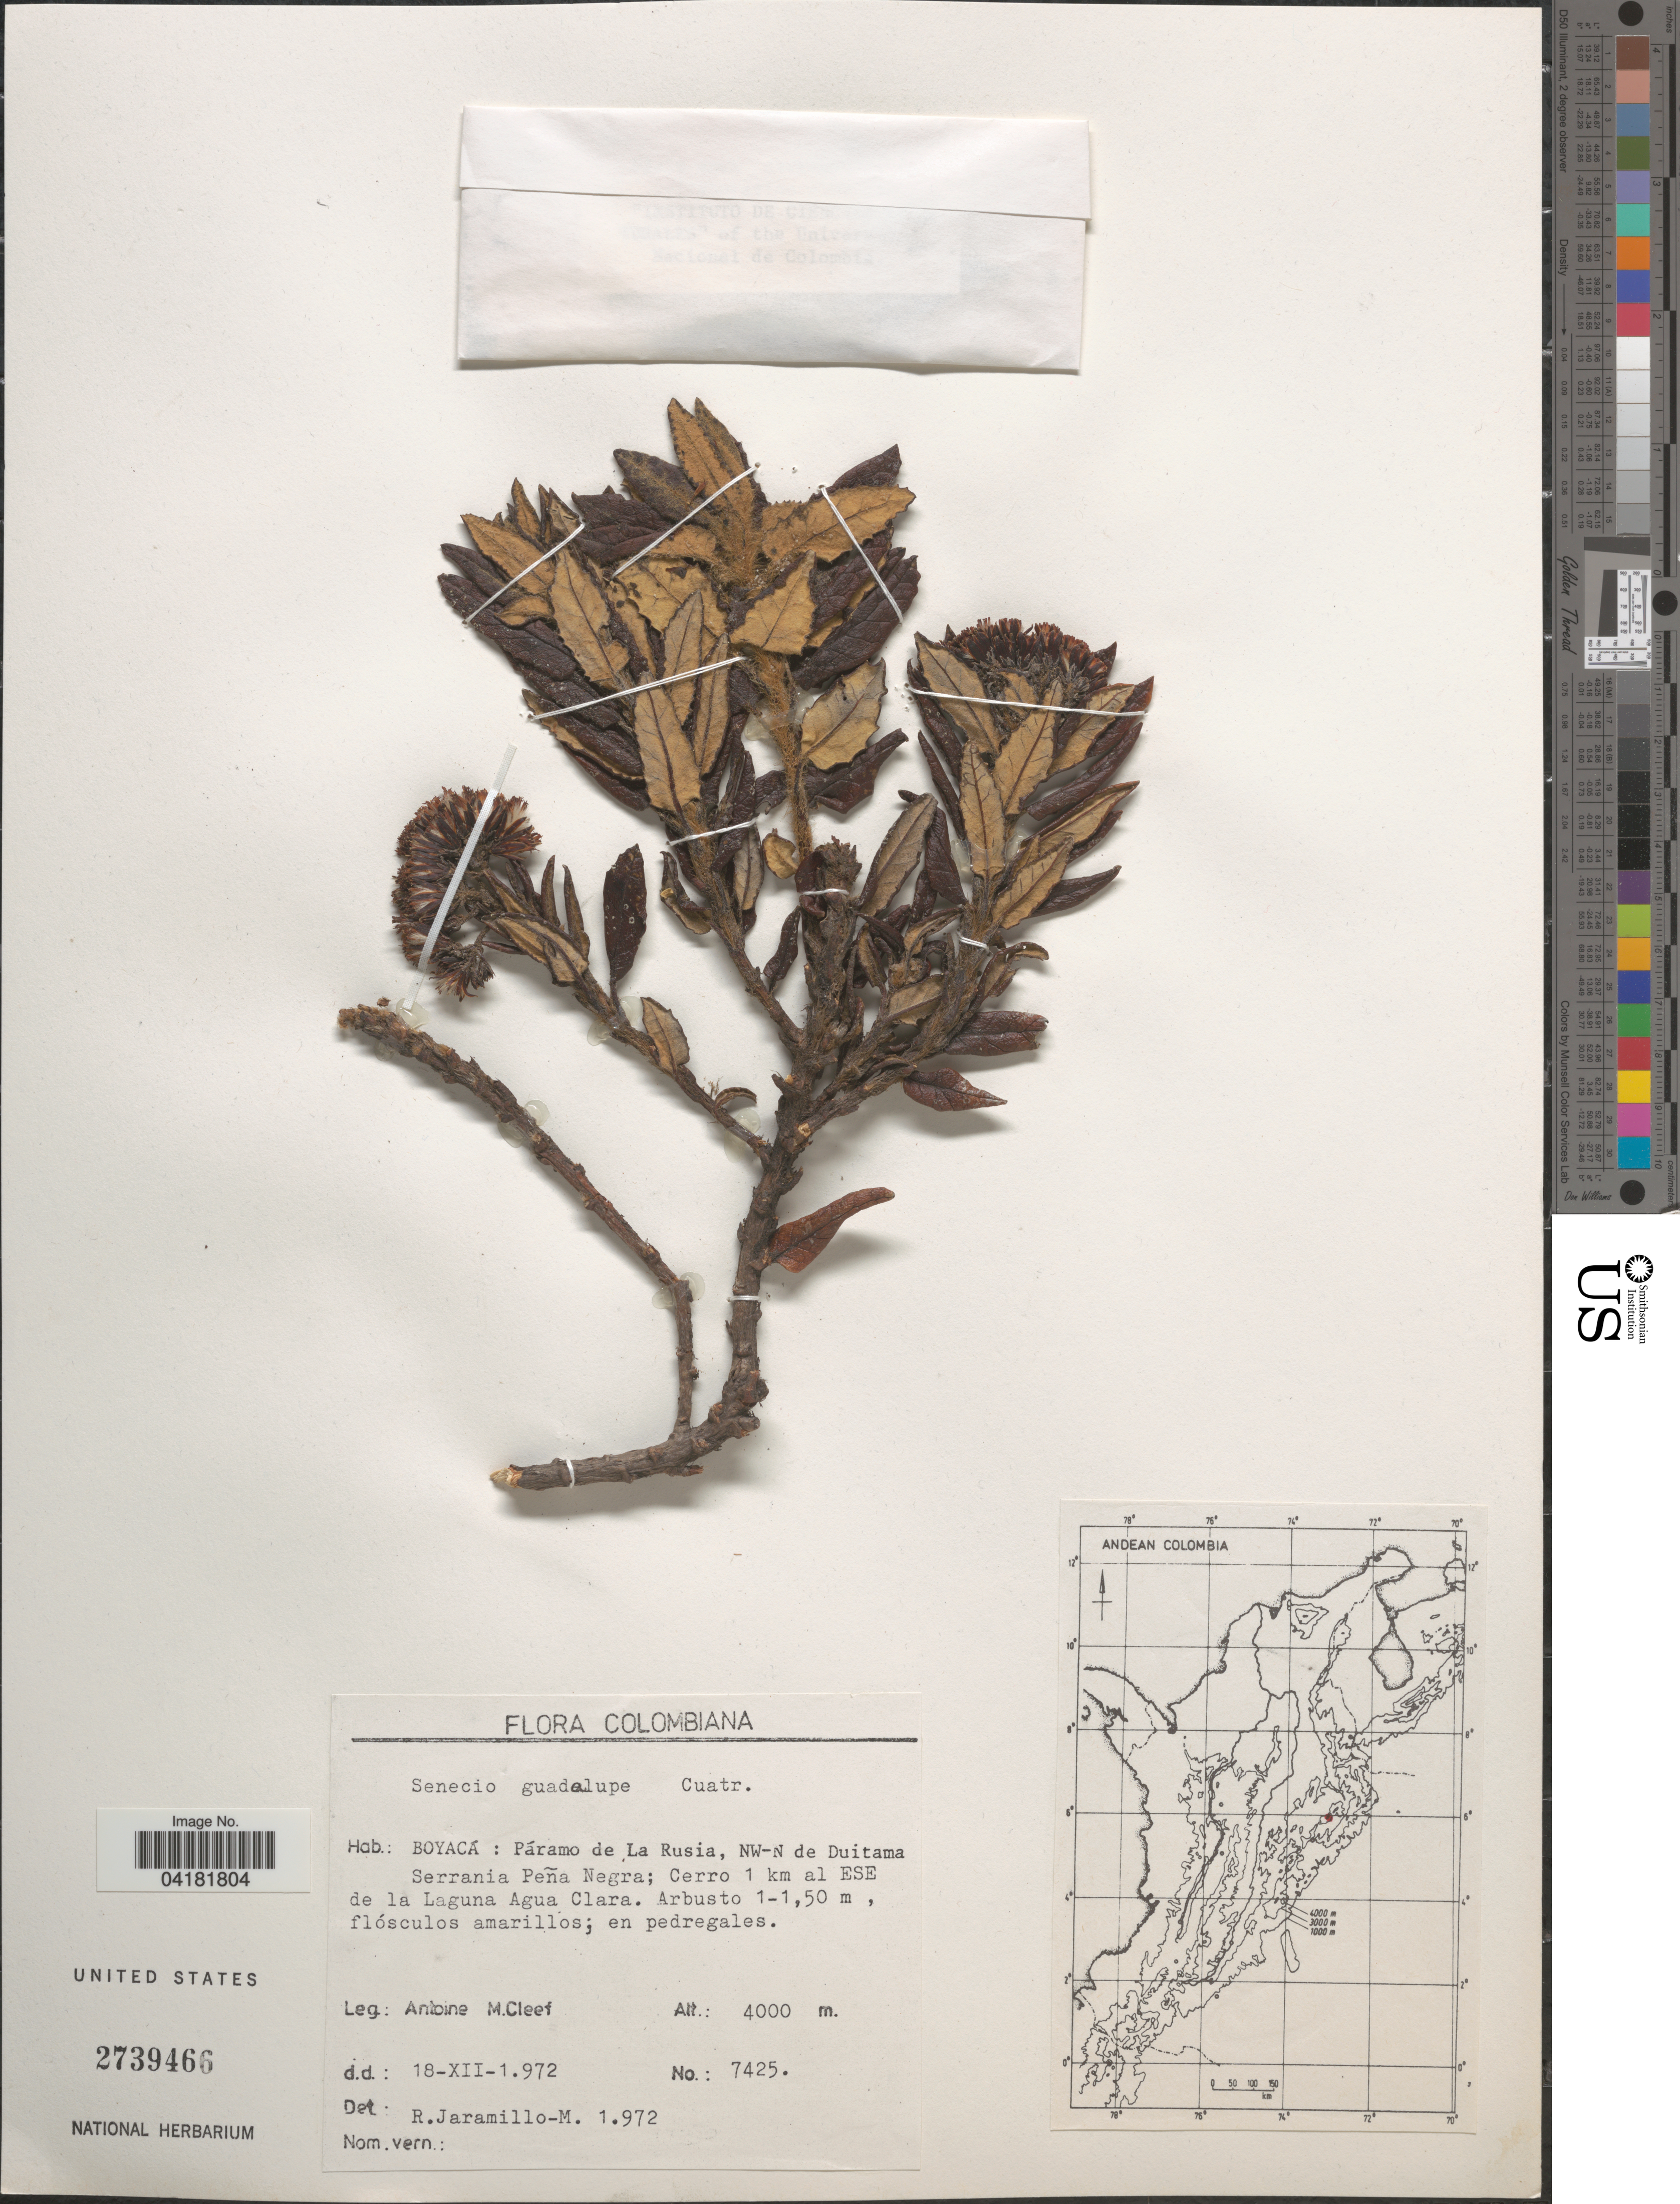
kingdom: Plantae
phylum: Tracheophyta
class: Magnoliopsida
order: Asterales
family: Asteraceae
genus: Pentacalia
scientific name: Pentacalia guadalupe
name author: (Cuatrec.) Cuatrec.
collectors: A. M. Cleef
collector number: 7425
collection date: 1972-12-18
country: Colombia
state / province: Boyacá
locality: Colombiana. Páramo de La Rusia, NW-N de Duitama. Serranía Peña Negra; Cerro 1 km al ESE de la Laguna Agua Clara.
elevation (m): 4000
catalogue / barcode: US 2739466